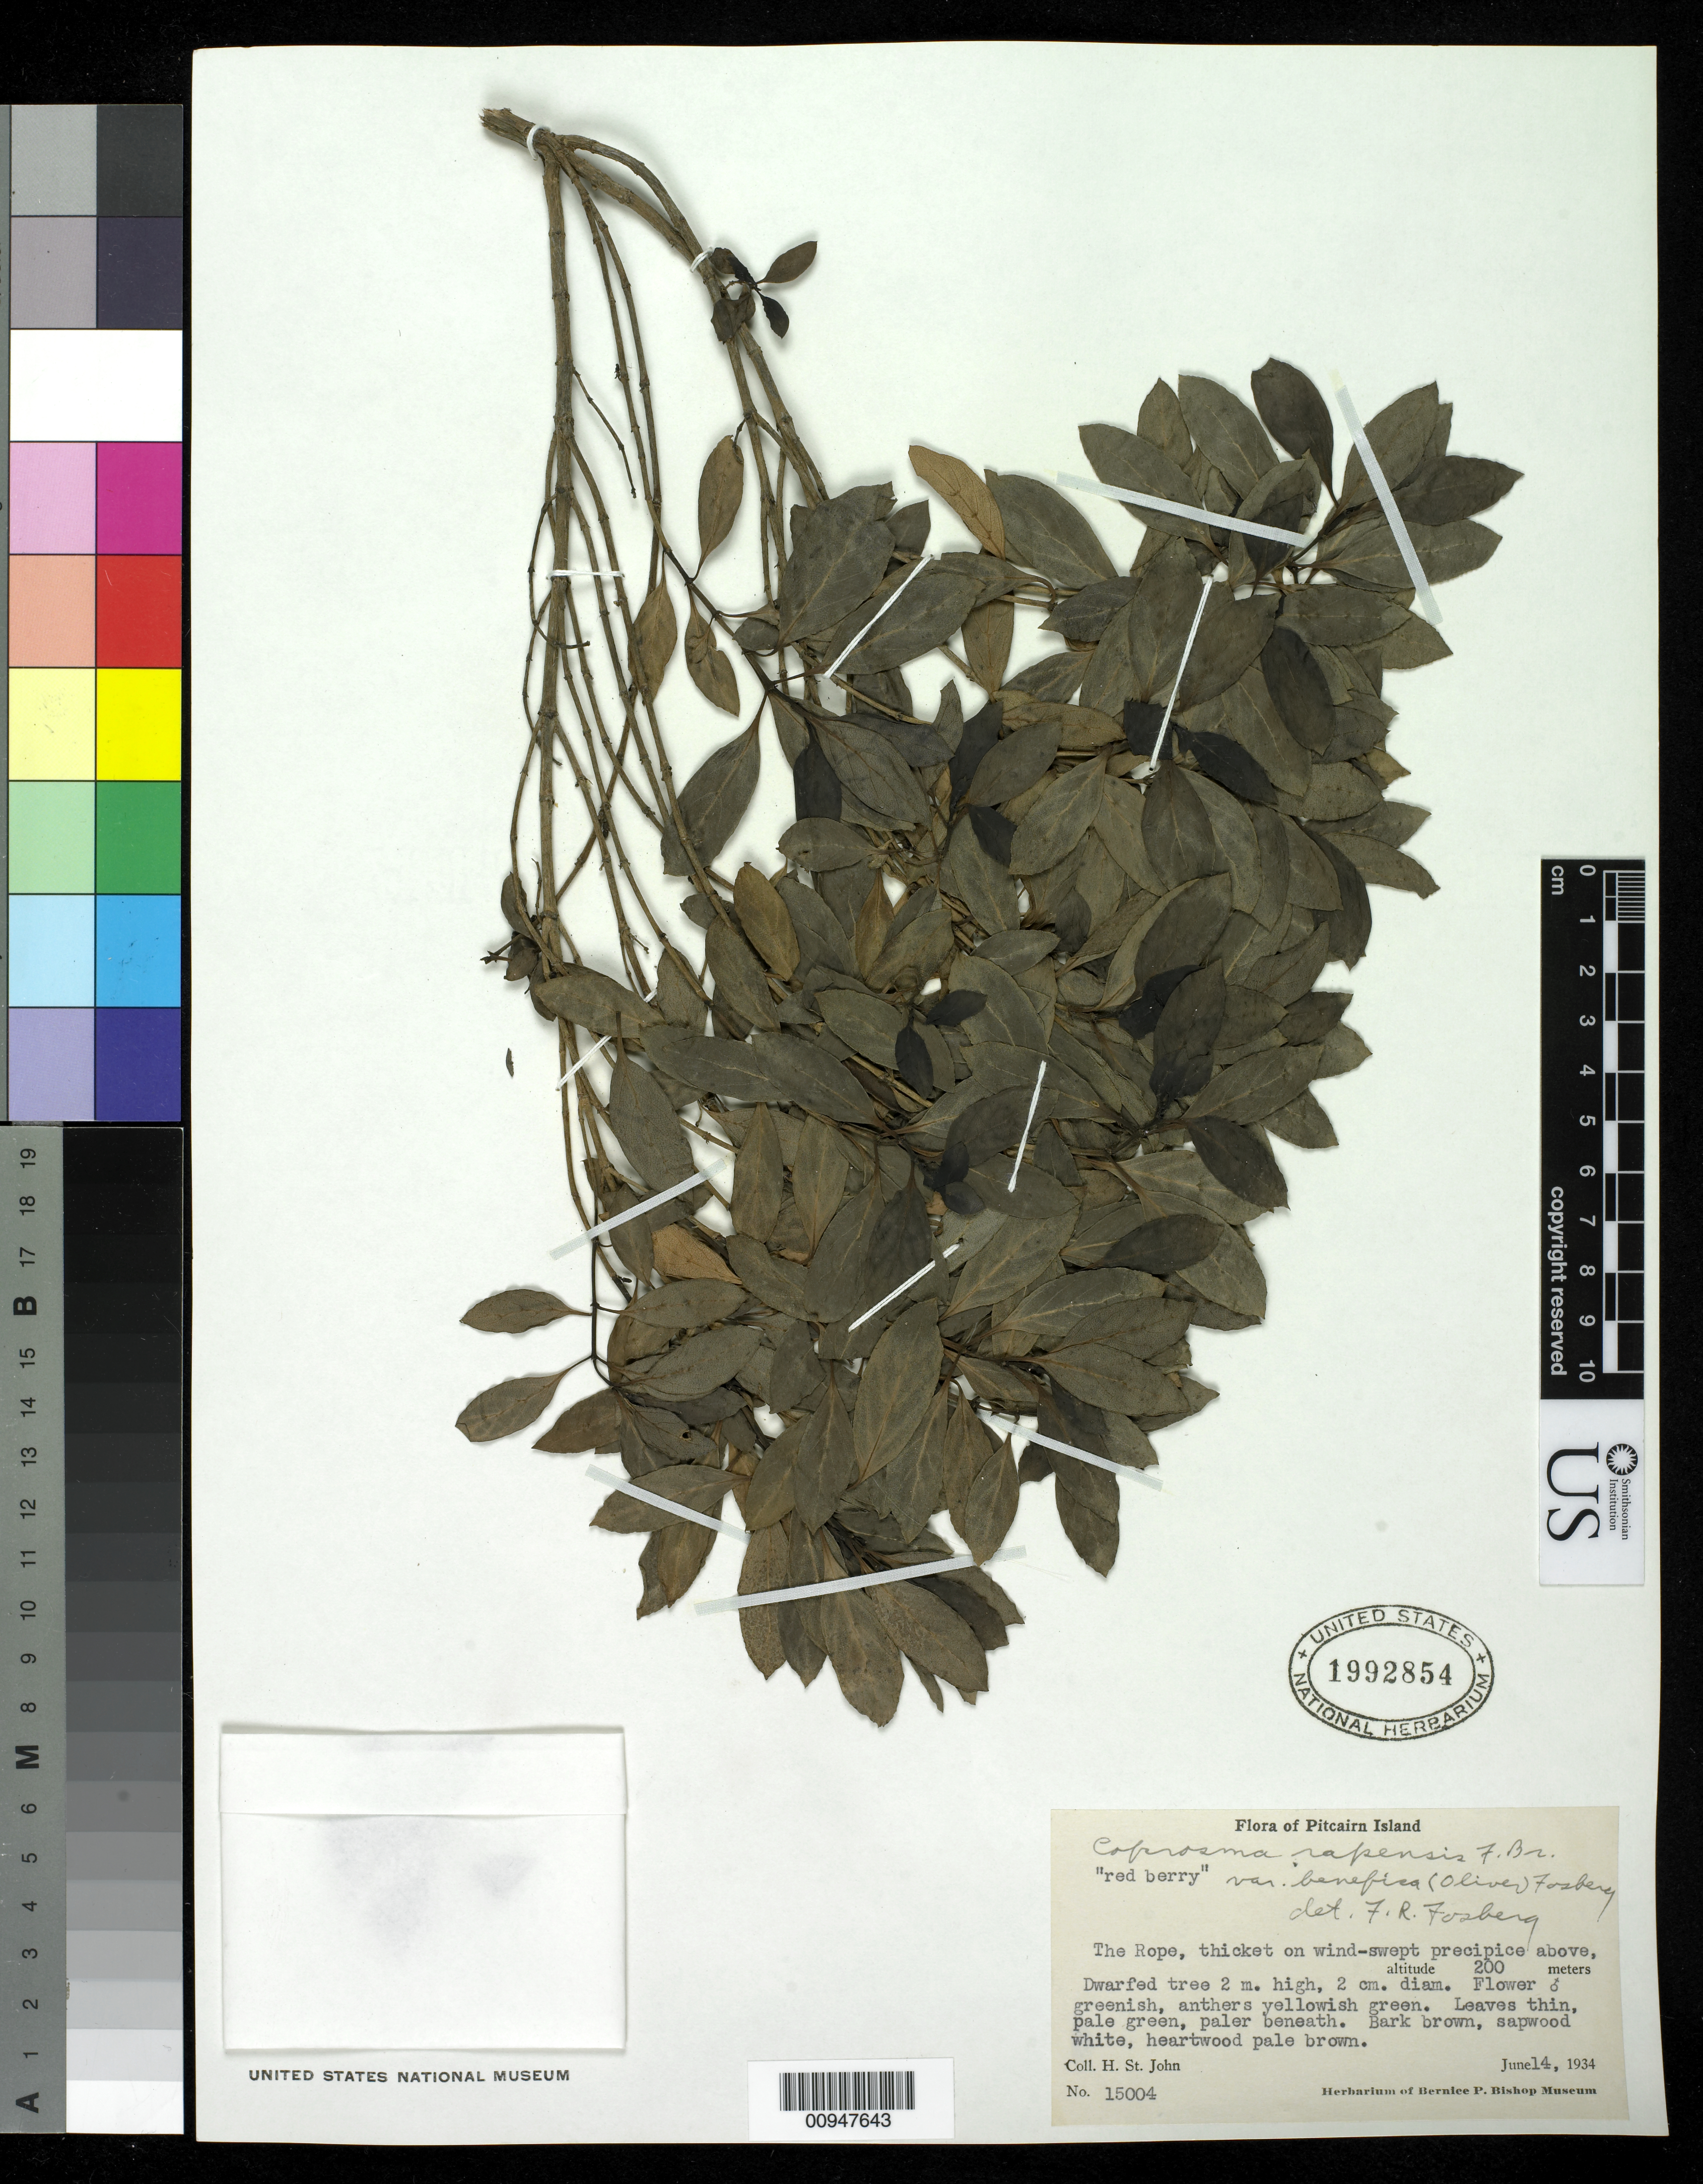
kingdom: Plantae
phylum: Tracheophyta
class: Magnoliopsida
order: Gentianales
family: Rubiaceae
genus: Coprosma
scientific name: Coprosma rapensis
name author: F. Br.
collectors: H. St. John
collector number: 15004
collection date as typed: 14 Jun 1934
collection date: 1934-06-14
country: Pitcairn Islands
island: Pitcairn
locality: The Rope, thicket on wind -swept precipice above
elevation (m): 200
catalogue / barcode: US 1992854